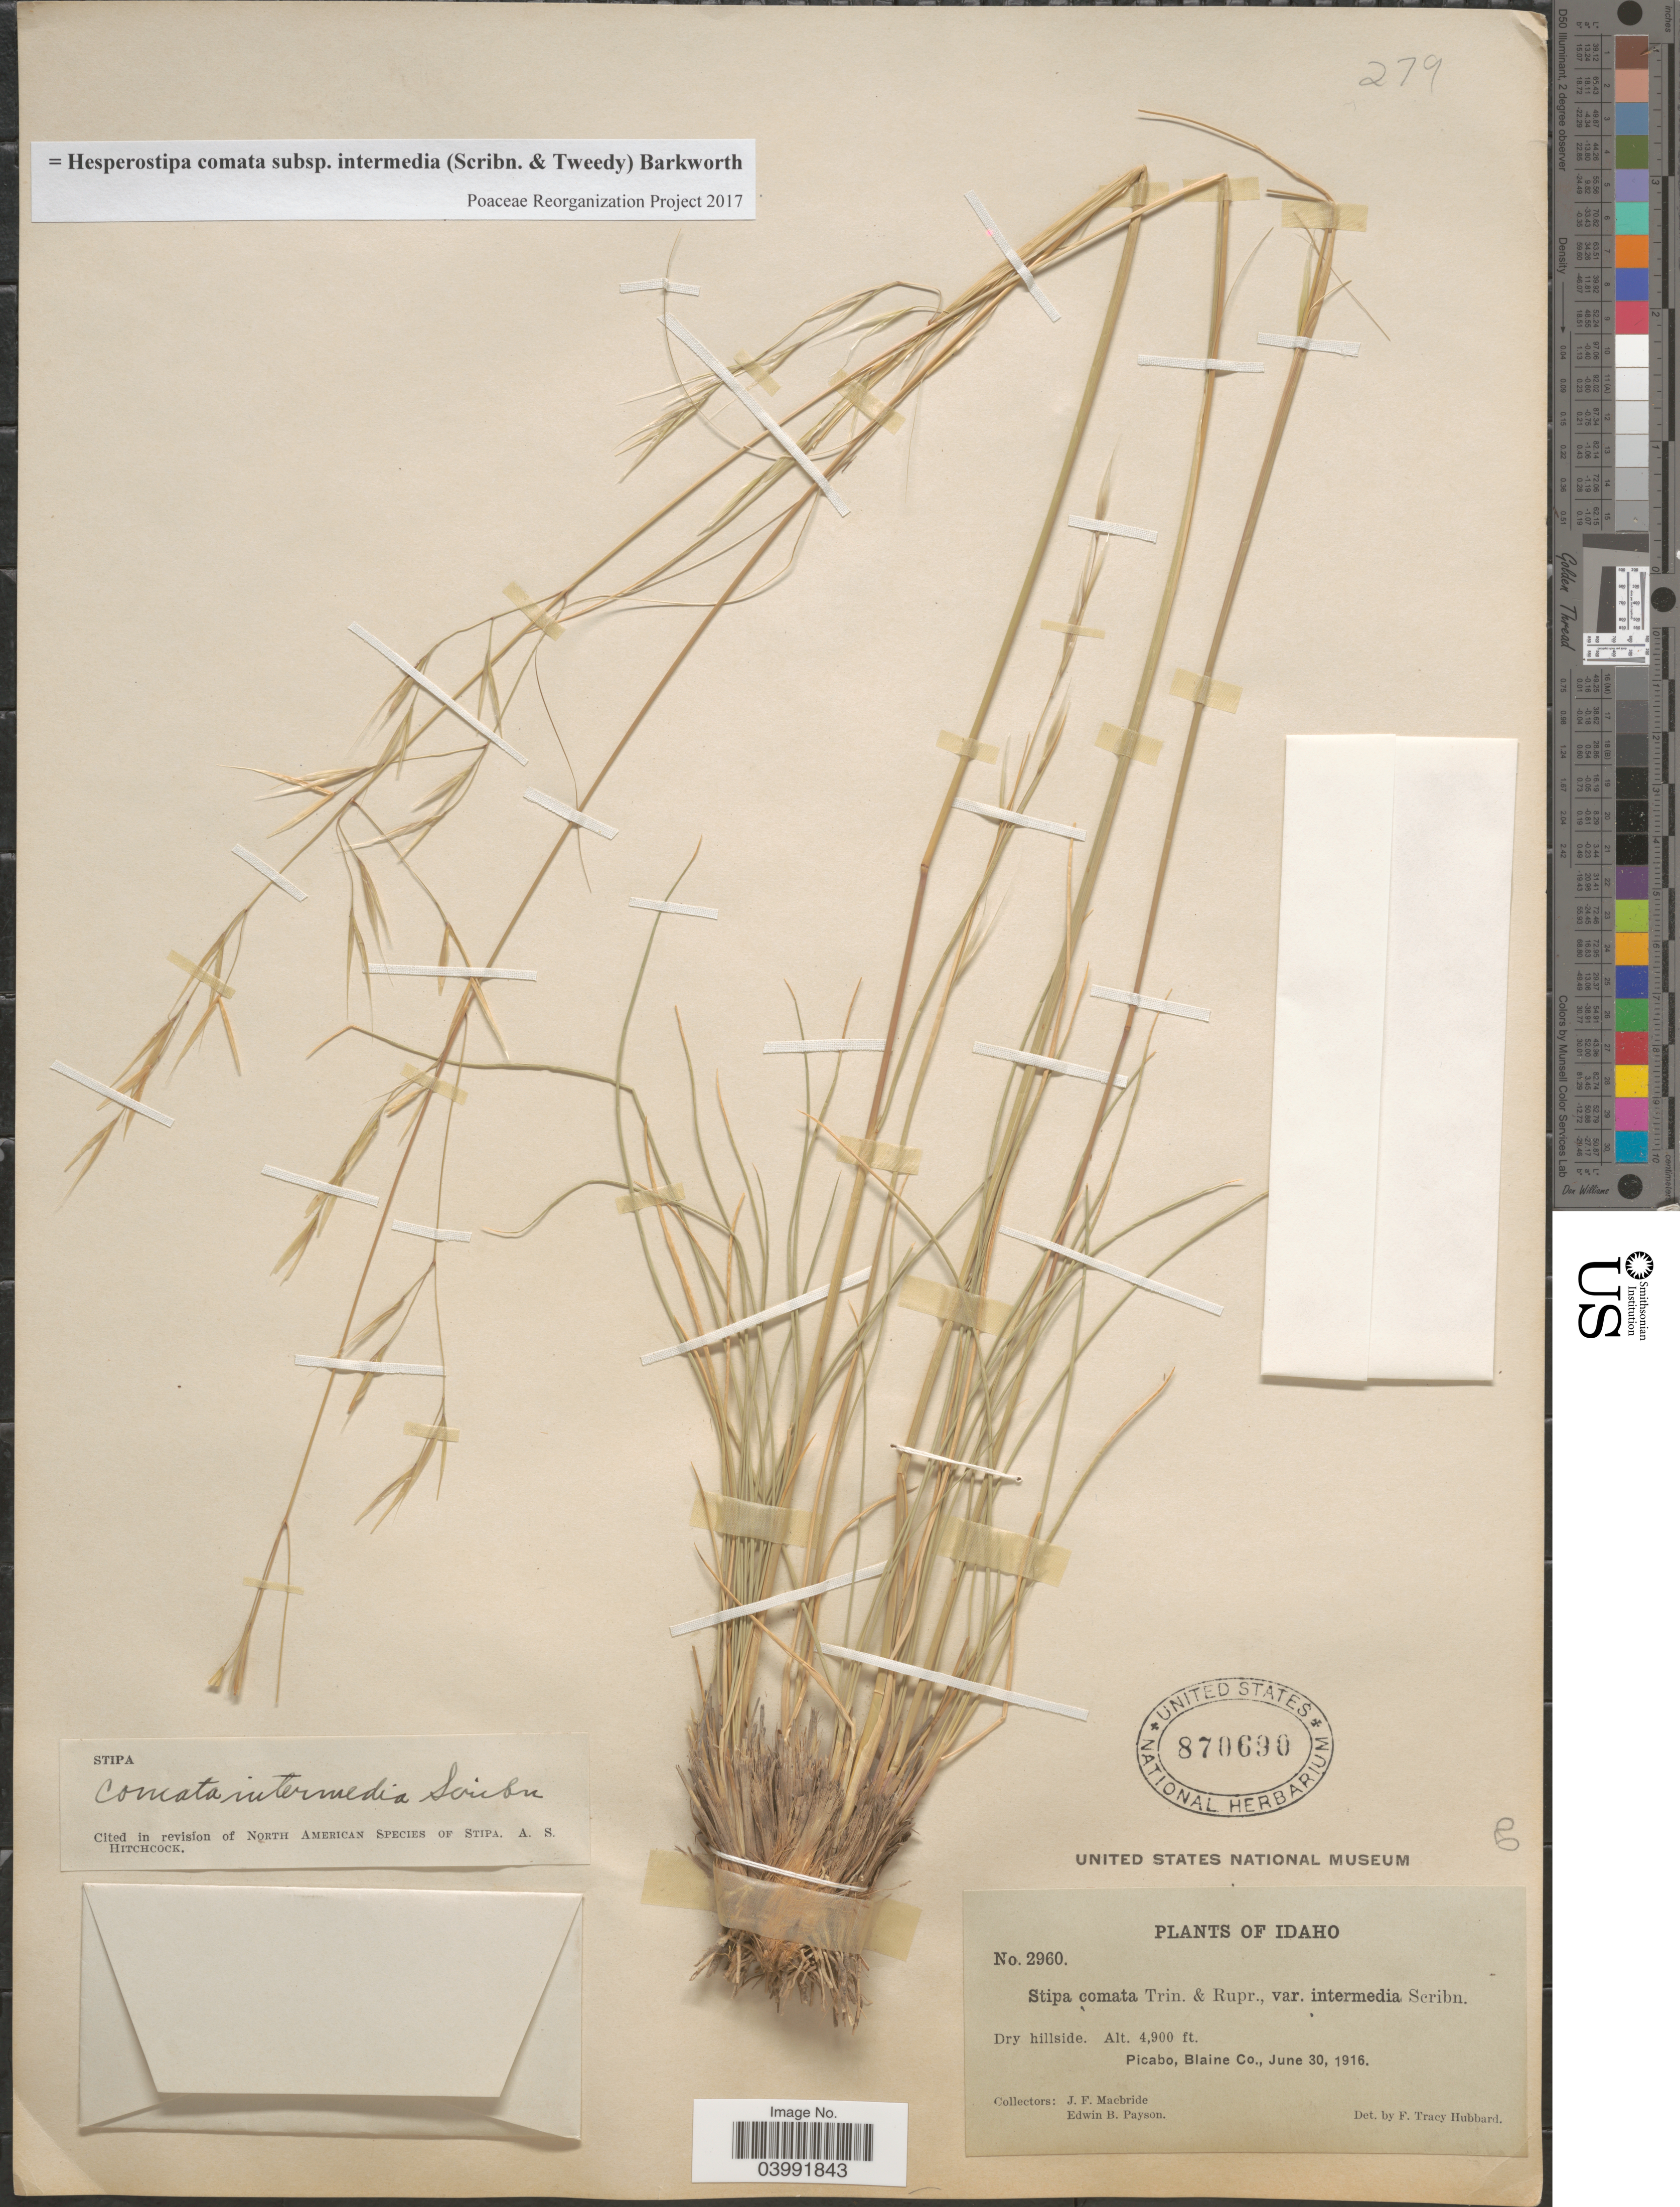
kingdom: Plantae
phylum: Tracheophyta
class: Liliopsida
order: Poales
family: Poaceae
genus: Hesperostipa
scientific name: Hesperostipa comata subsp. intermedia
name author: (Scribn. & Tweedy) Barkworth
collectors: J. F. Macbride & E. B. Payson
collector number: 2960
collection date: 1916-06-30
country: United States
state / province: Idaho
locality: Dry hillside. Picabo, Blaine Co.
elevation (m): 1494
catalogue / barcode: US 870690